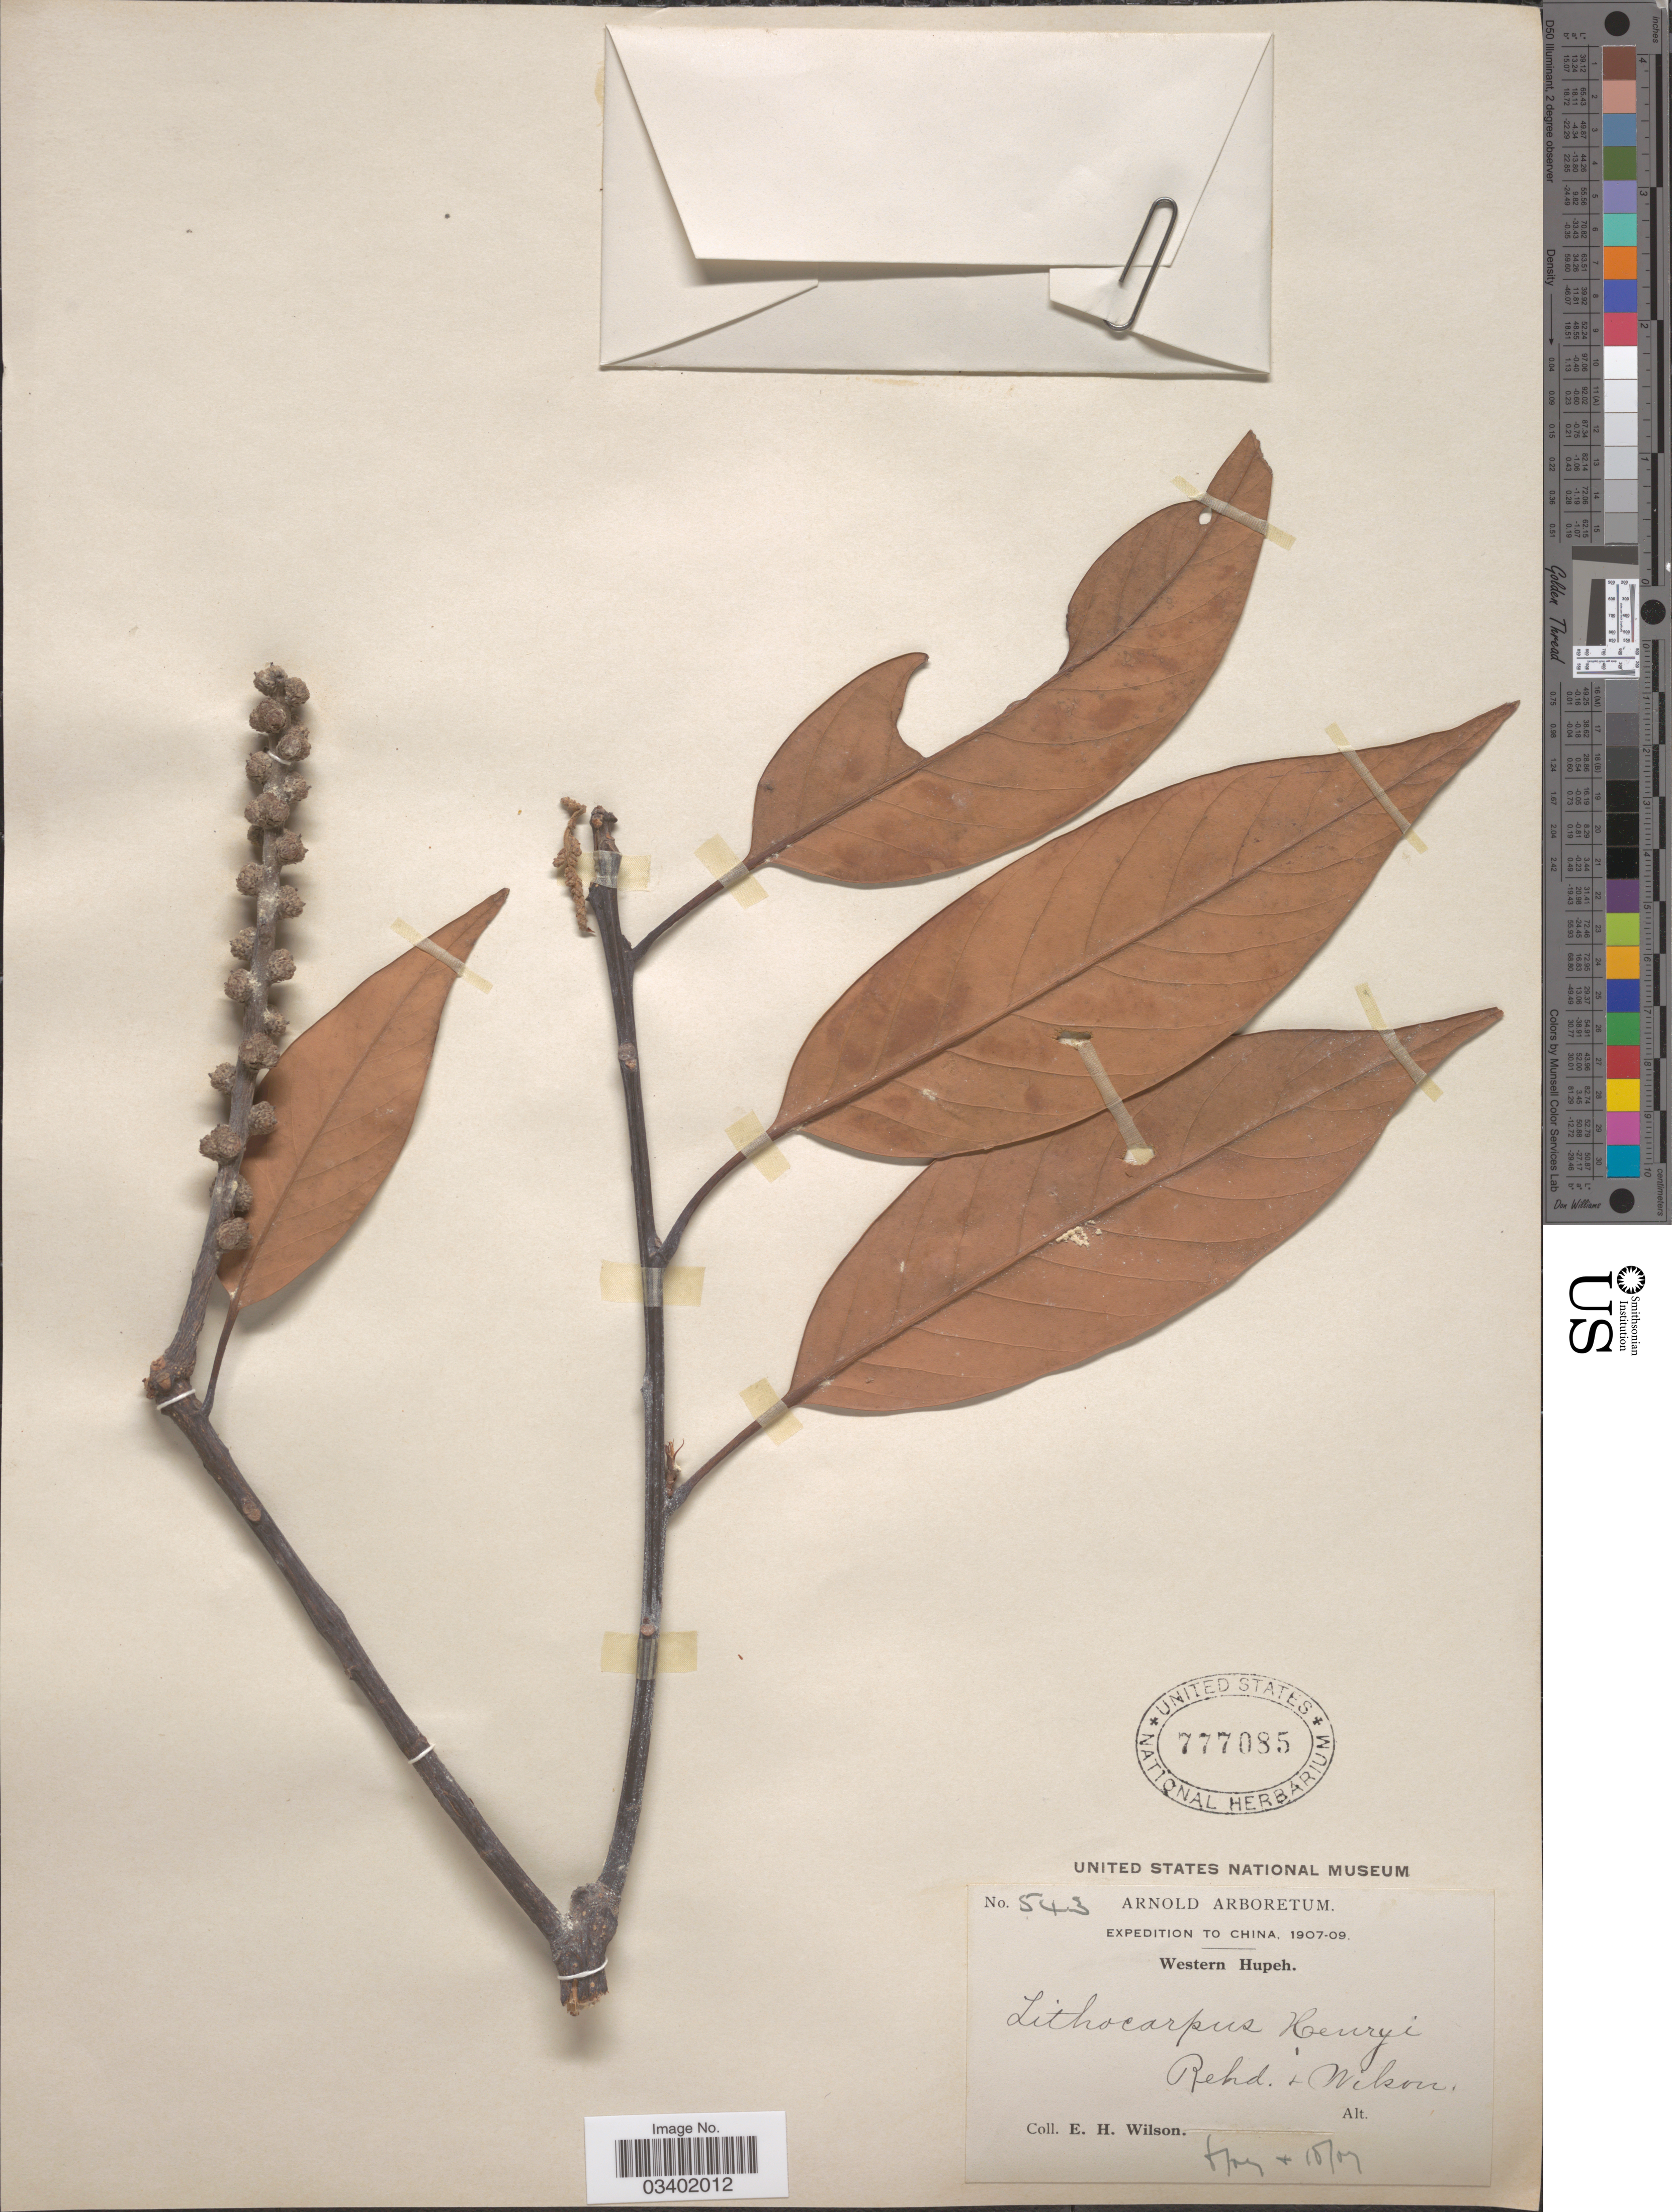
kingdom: Plantae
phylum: Tracheophyta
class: Magnoliopsida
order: Fagales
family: Fagaceae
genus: Lithocarpus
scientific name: Lithocarpus henryi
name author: Rehder & E.H. Wilson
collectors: E. Wilson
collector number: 543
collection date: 1907-06/1907-10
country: China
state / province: Hubei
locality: Western Hupeh.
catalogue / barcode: US 777085